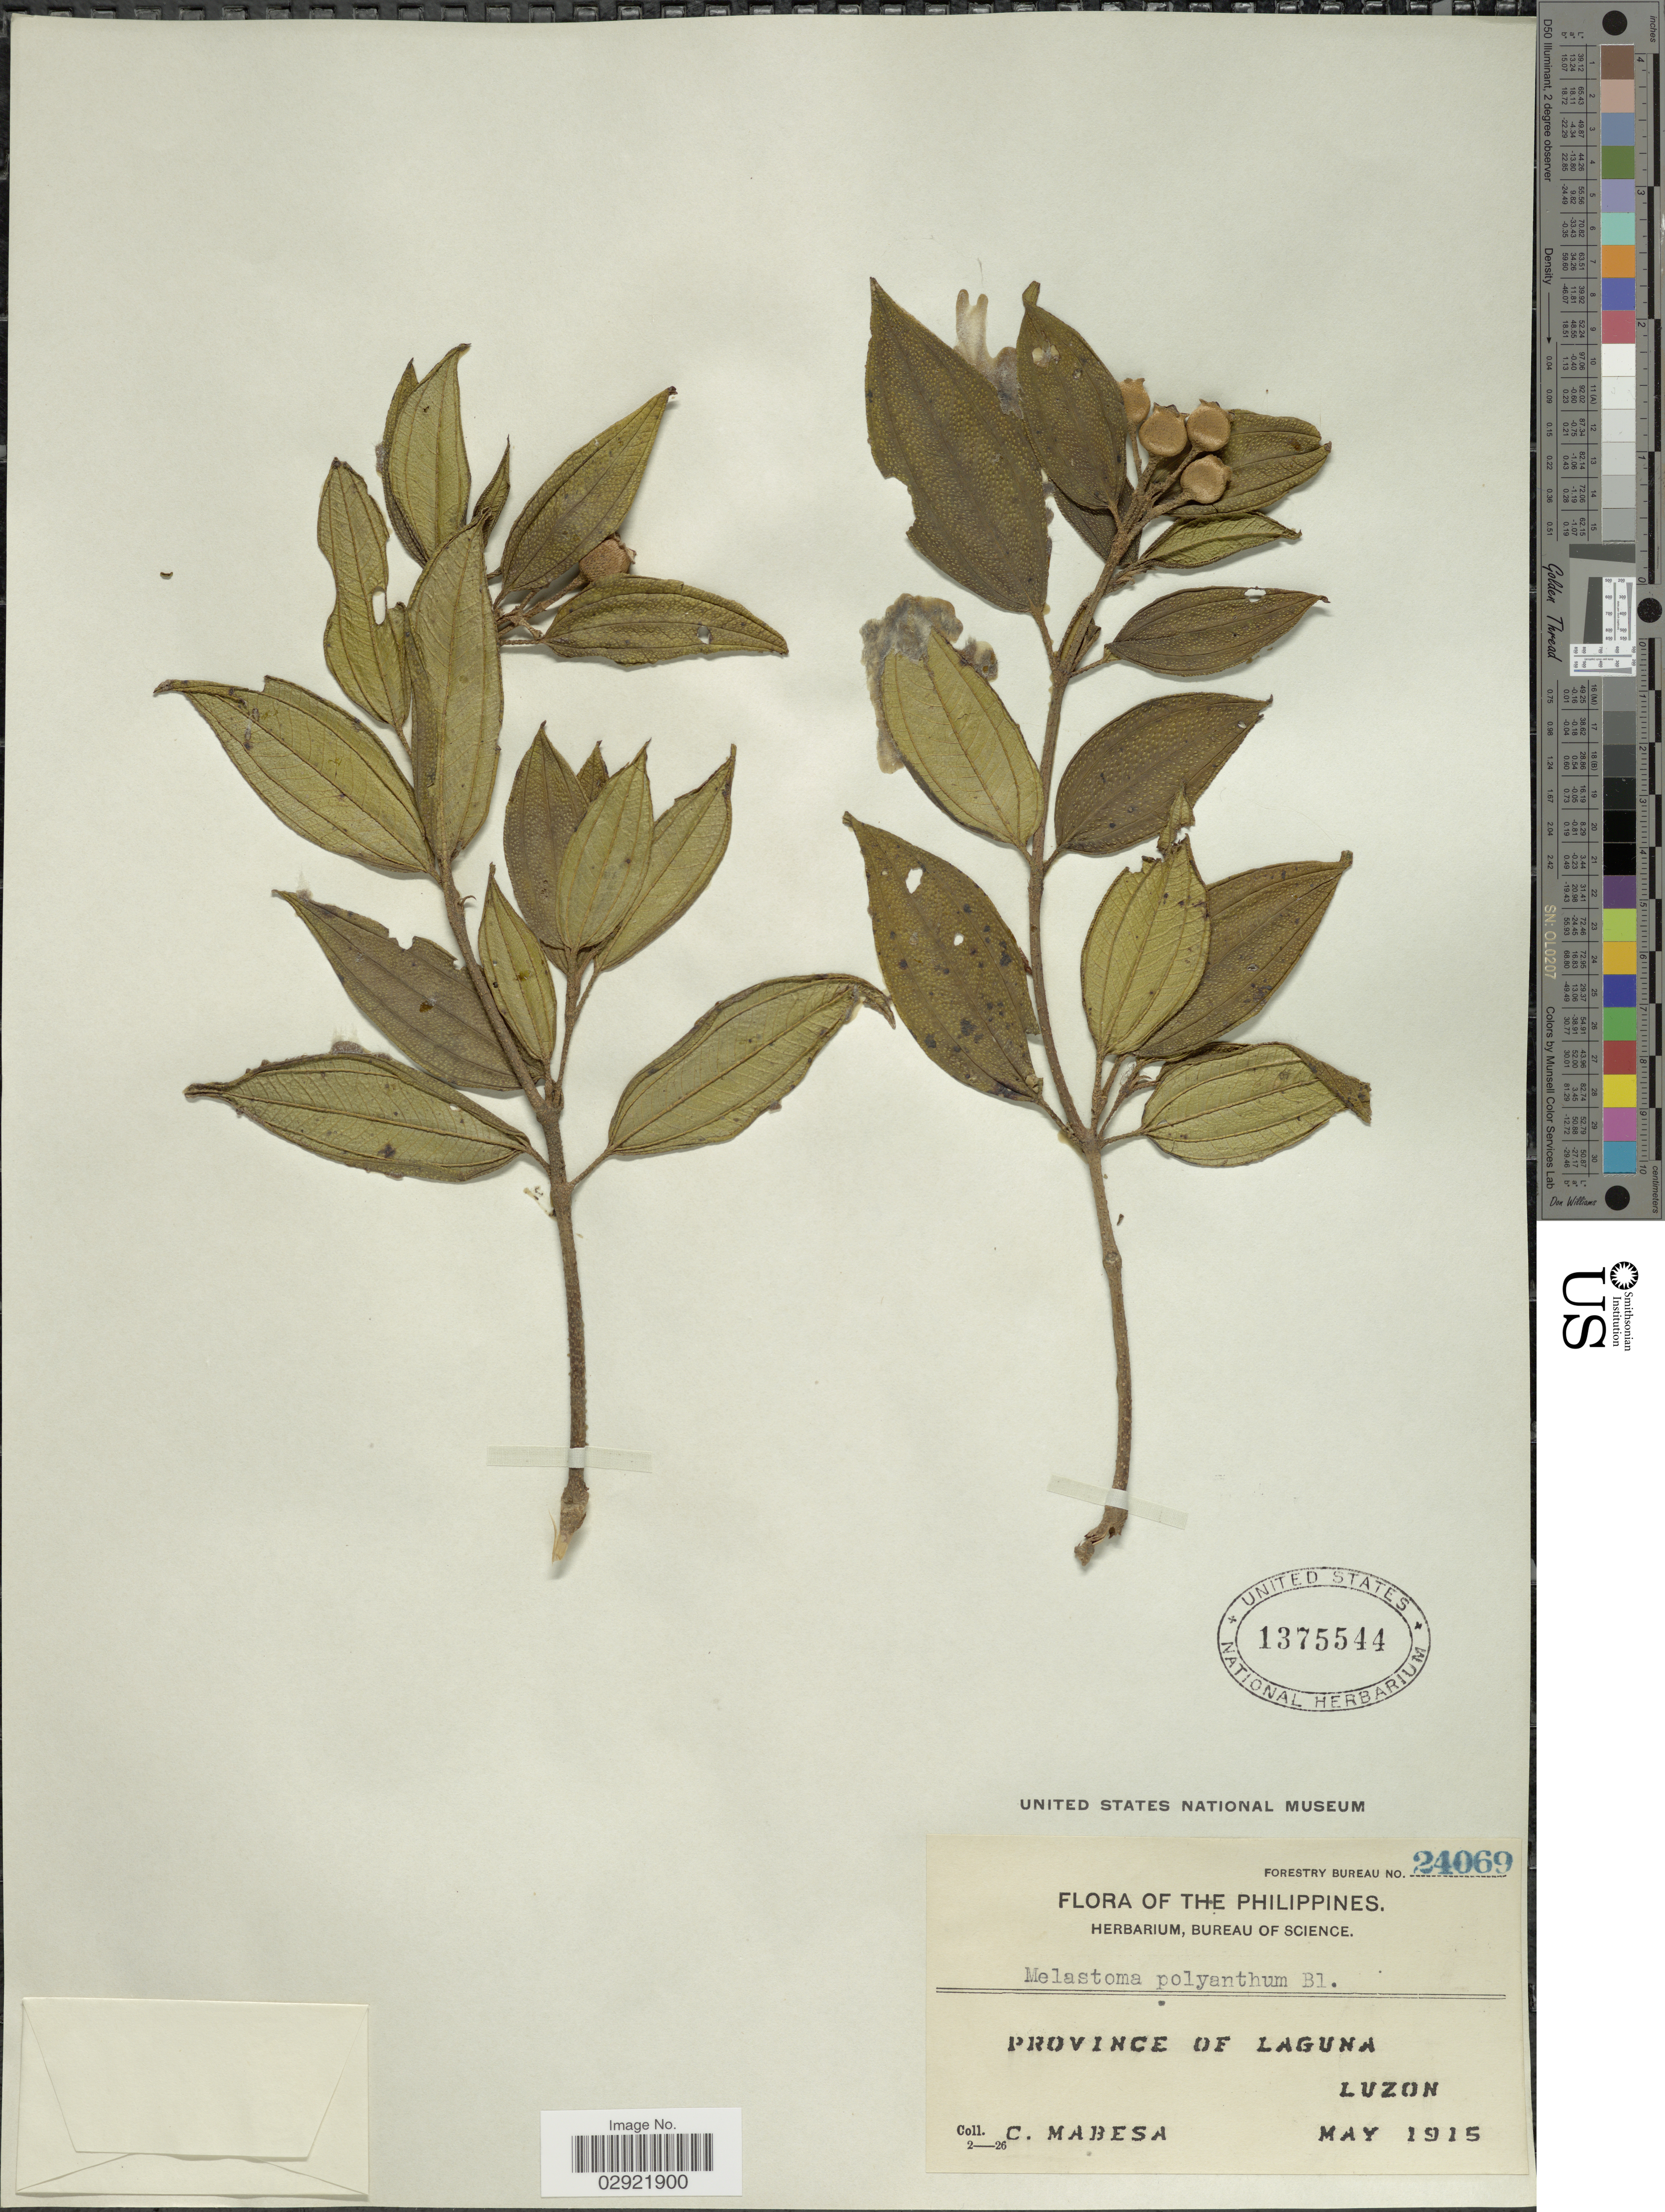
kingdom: Plantae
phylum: Tracheophyta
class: Magnoliopsida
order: Myrtales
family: Melastomataceae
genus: Melastoma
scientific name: Melastoma malabathricum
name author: L.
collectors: C. Mabesa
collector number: Forestry Bureau 24069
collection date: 1915-05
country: Philippines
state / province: Calabarzon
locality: Province of Laguna, Luzon.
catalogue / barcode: US 1375544